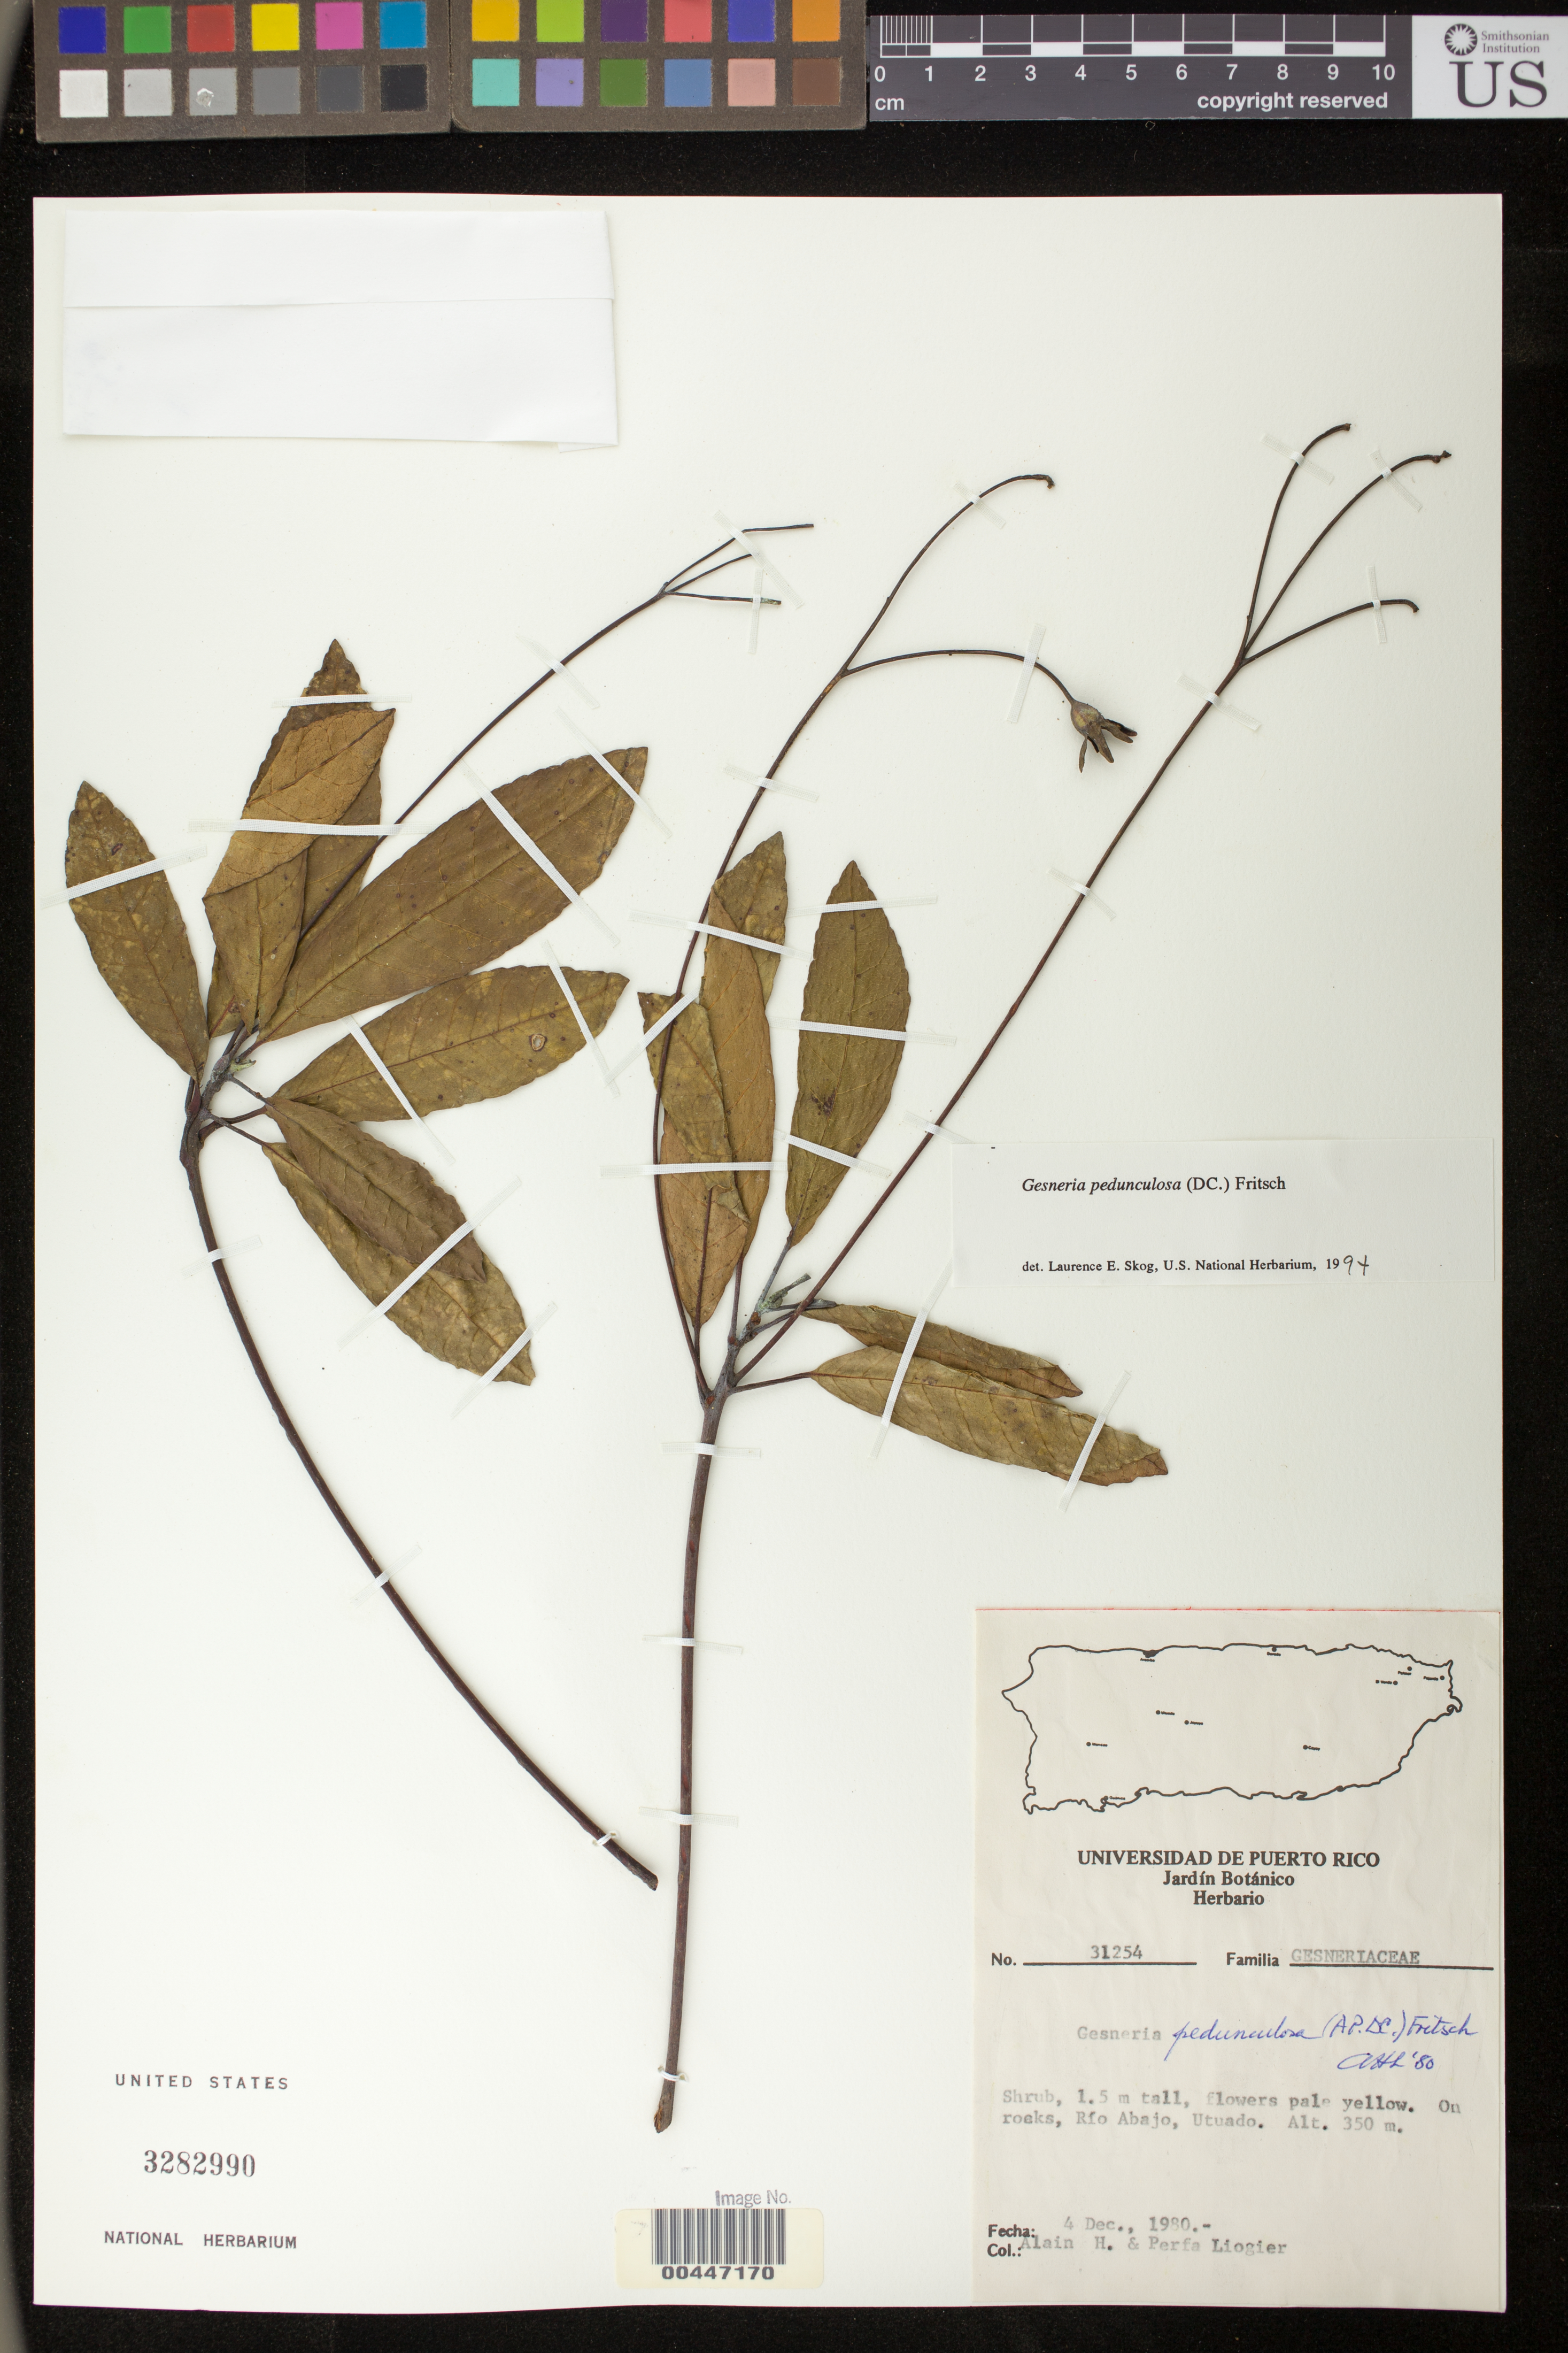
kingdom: Plantae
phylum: Tracheophyta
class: Magnoliopsida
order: Lamiales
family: Gesneriaceae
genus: Gesneria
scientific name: Gesneria pedunculosa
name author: (DC.) Fritsch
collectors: A. H. Liogier & M. P. Liogier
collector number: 31254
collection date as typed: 04 Dec 1980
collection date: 1980-12-04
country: Puerto Rico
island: Puerto Rico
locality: Rio Abajo, Utuado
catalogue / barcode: US 3282990